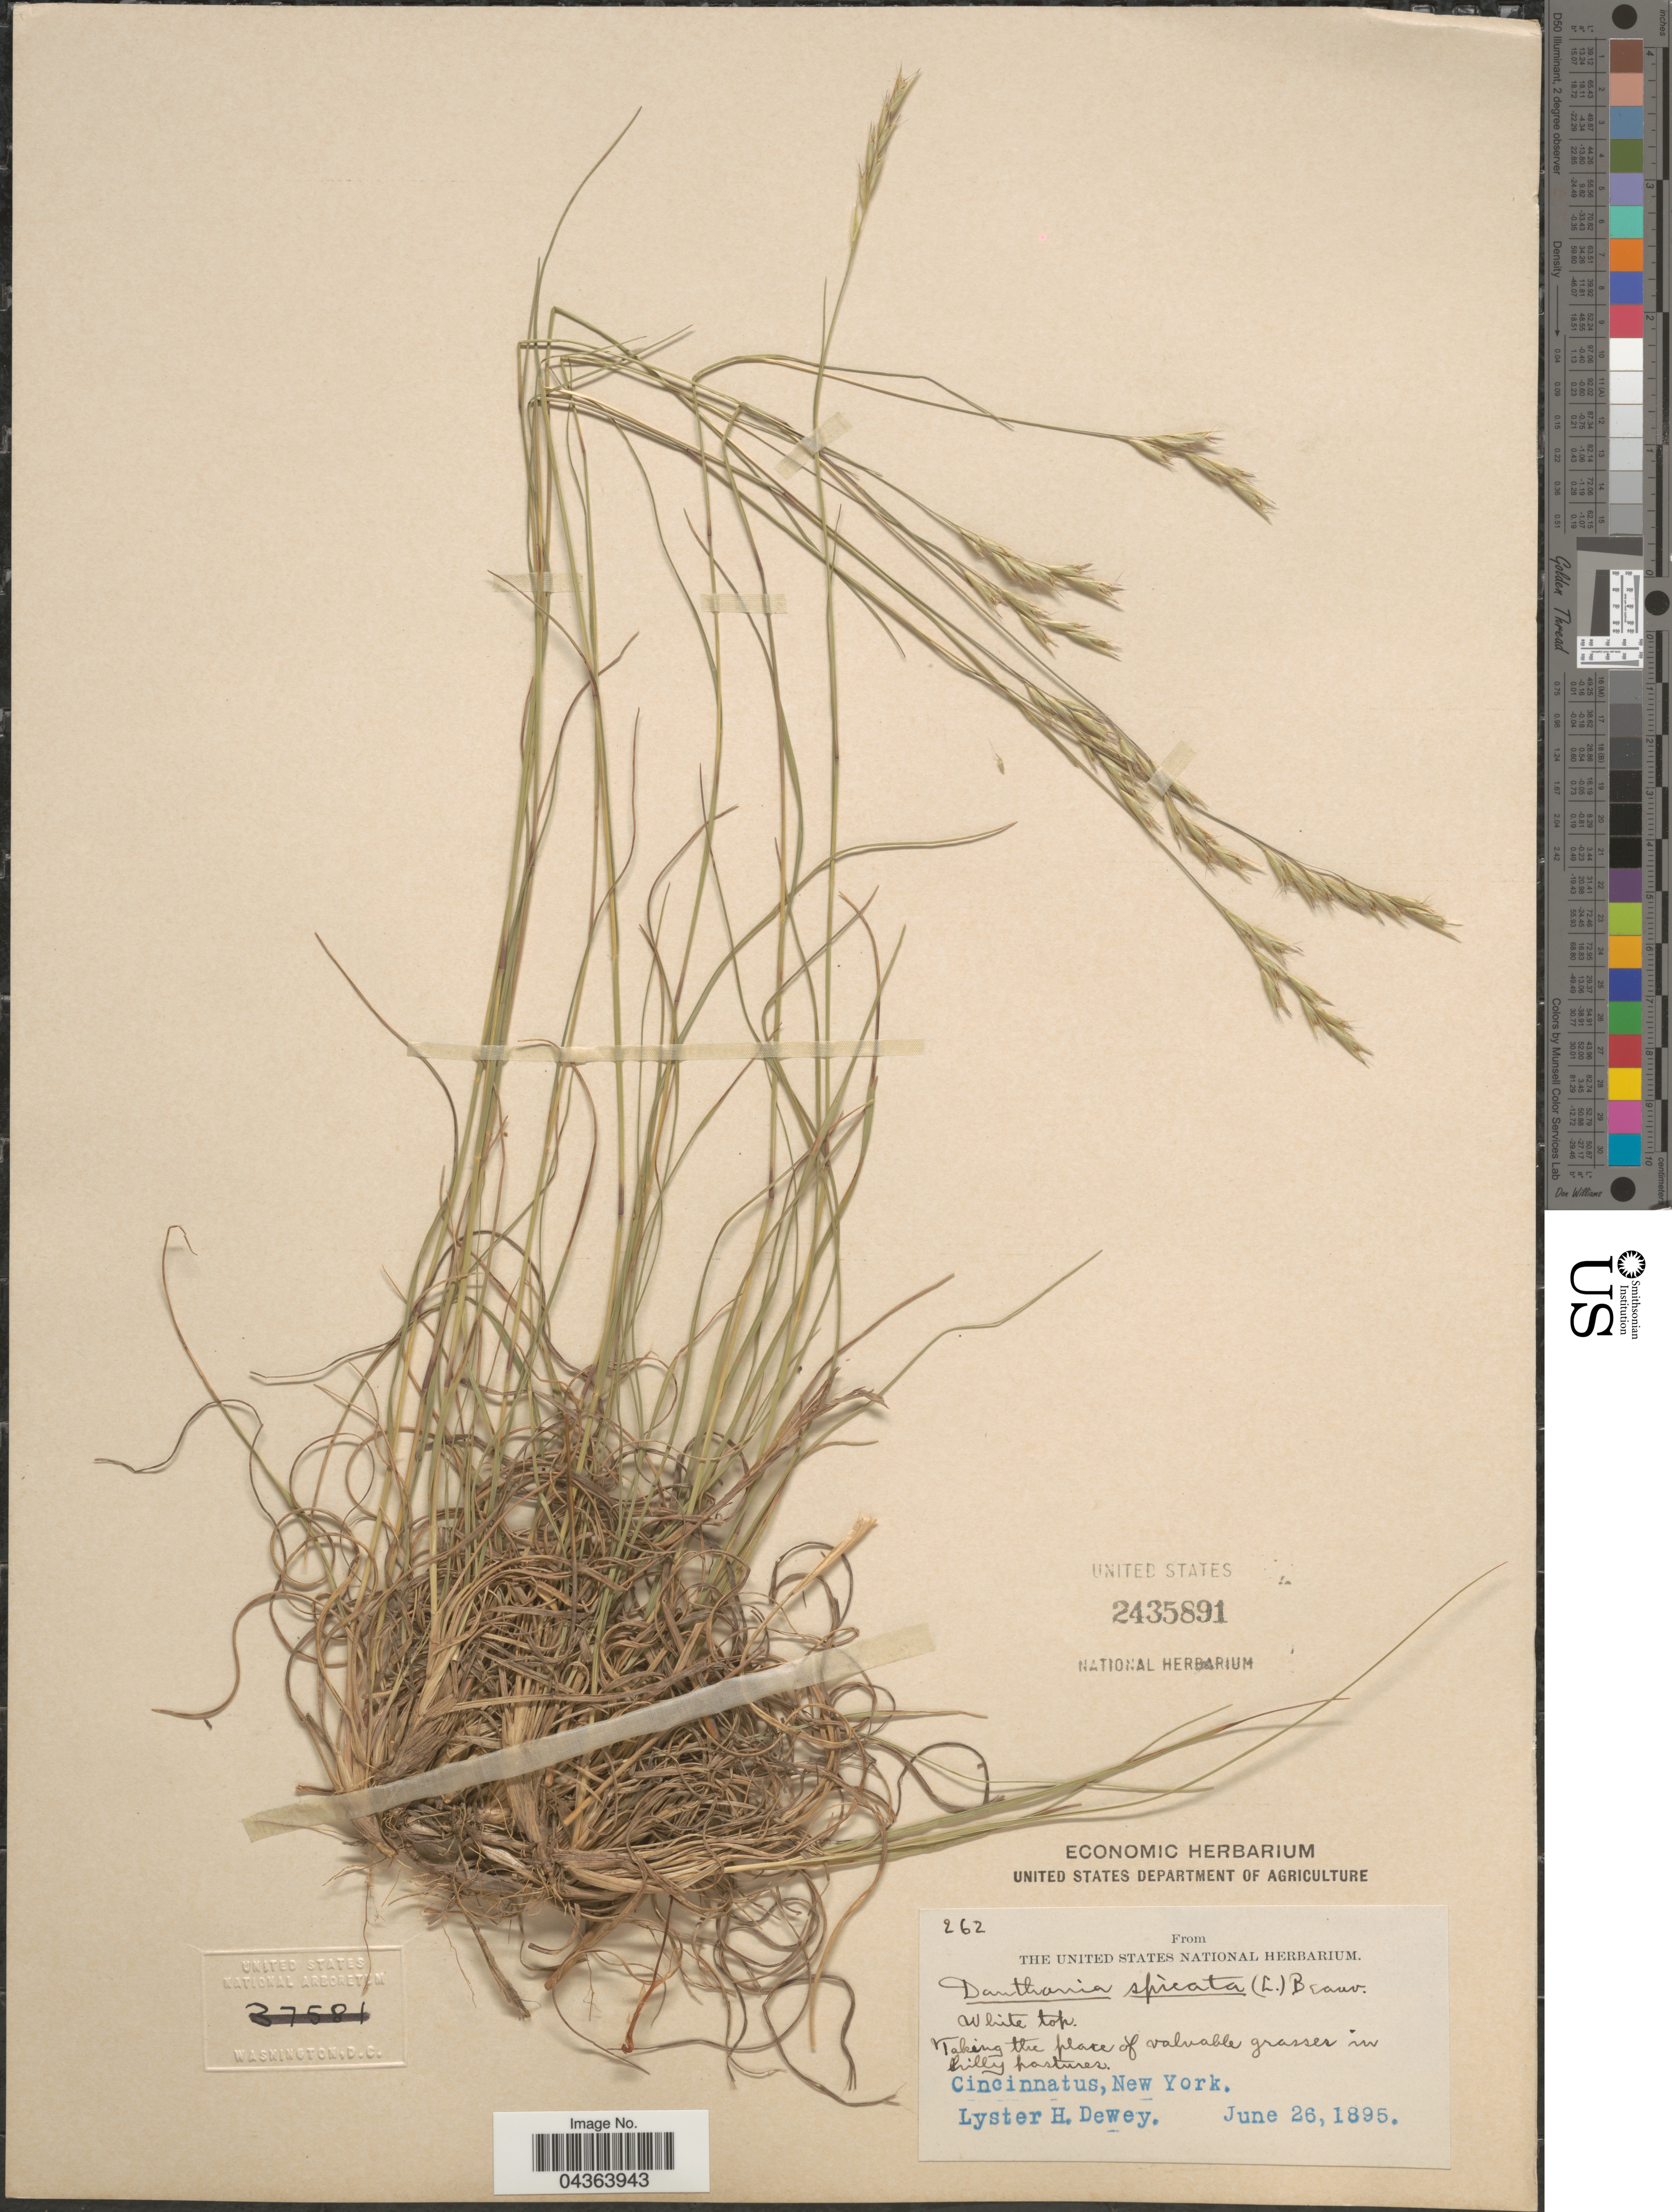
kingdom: Plantae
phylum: Tracheophyta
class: Liliopsida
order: Poales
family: Poaceae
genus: Danthonia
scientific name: Danthonia spicata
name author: (L.) P. Beauv. ex Roem. & Schult.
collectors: L. H. Dewey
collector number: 262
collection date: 1895-06-26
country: United States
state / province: New York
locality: White top [unsure placement]. Cincinnatus.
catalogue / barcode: US 2435891